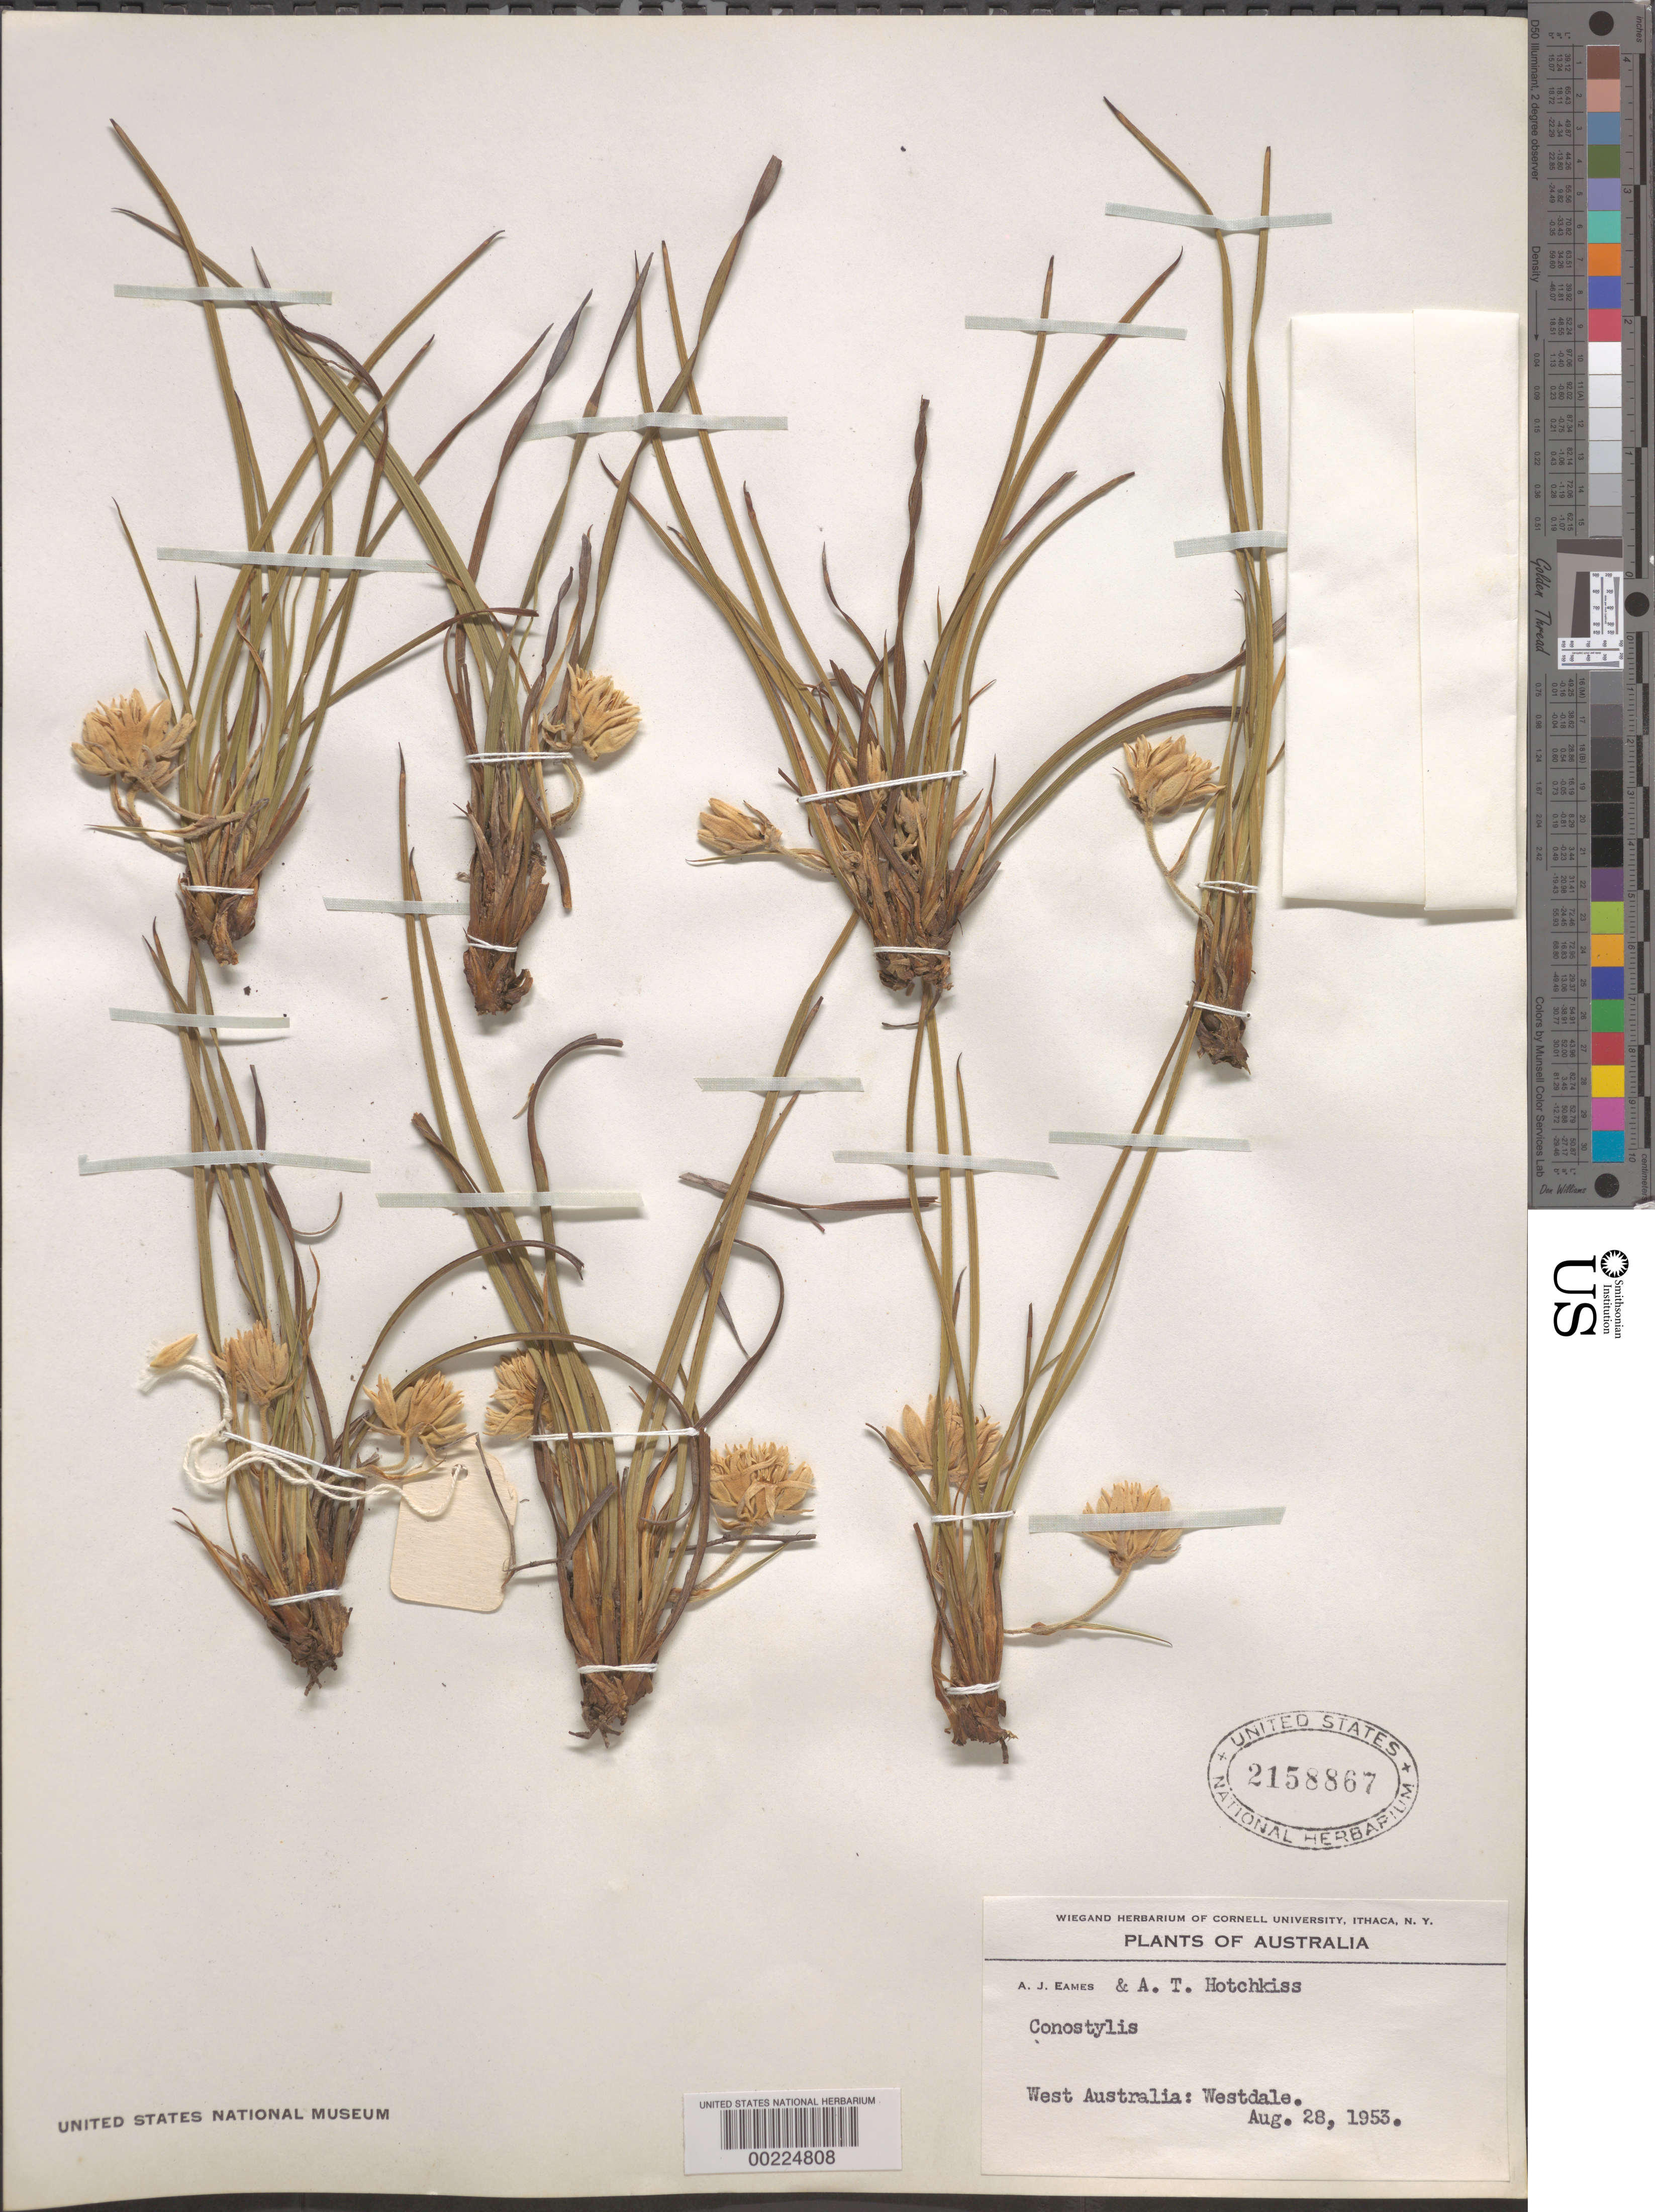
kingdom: Plantae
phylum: Tracheophyta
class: Liliopsida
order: Commelinales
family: Haemodoraceae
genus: Conostylis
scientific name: Conostylis sp.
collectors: A. J. Eames & A. Hotchkiss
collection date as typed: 28 Aug 1953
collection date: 1953-08-28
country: Australia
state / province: Western Australia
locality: Westdale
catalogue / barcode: US 2158867